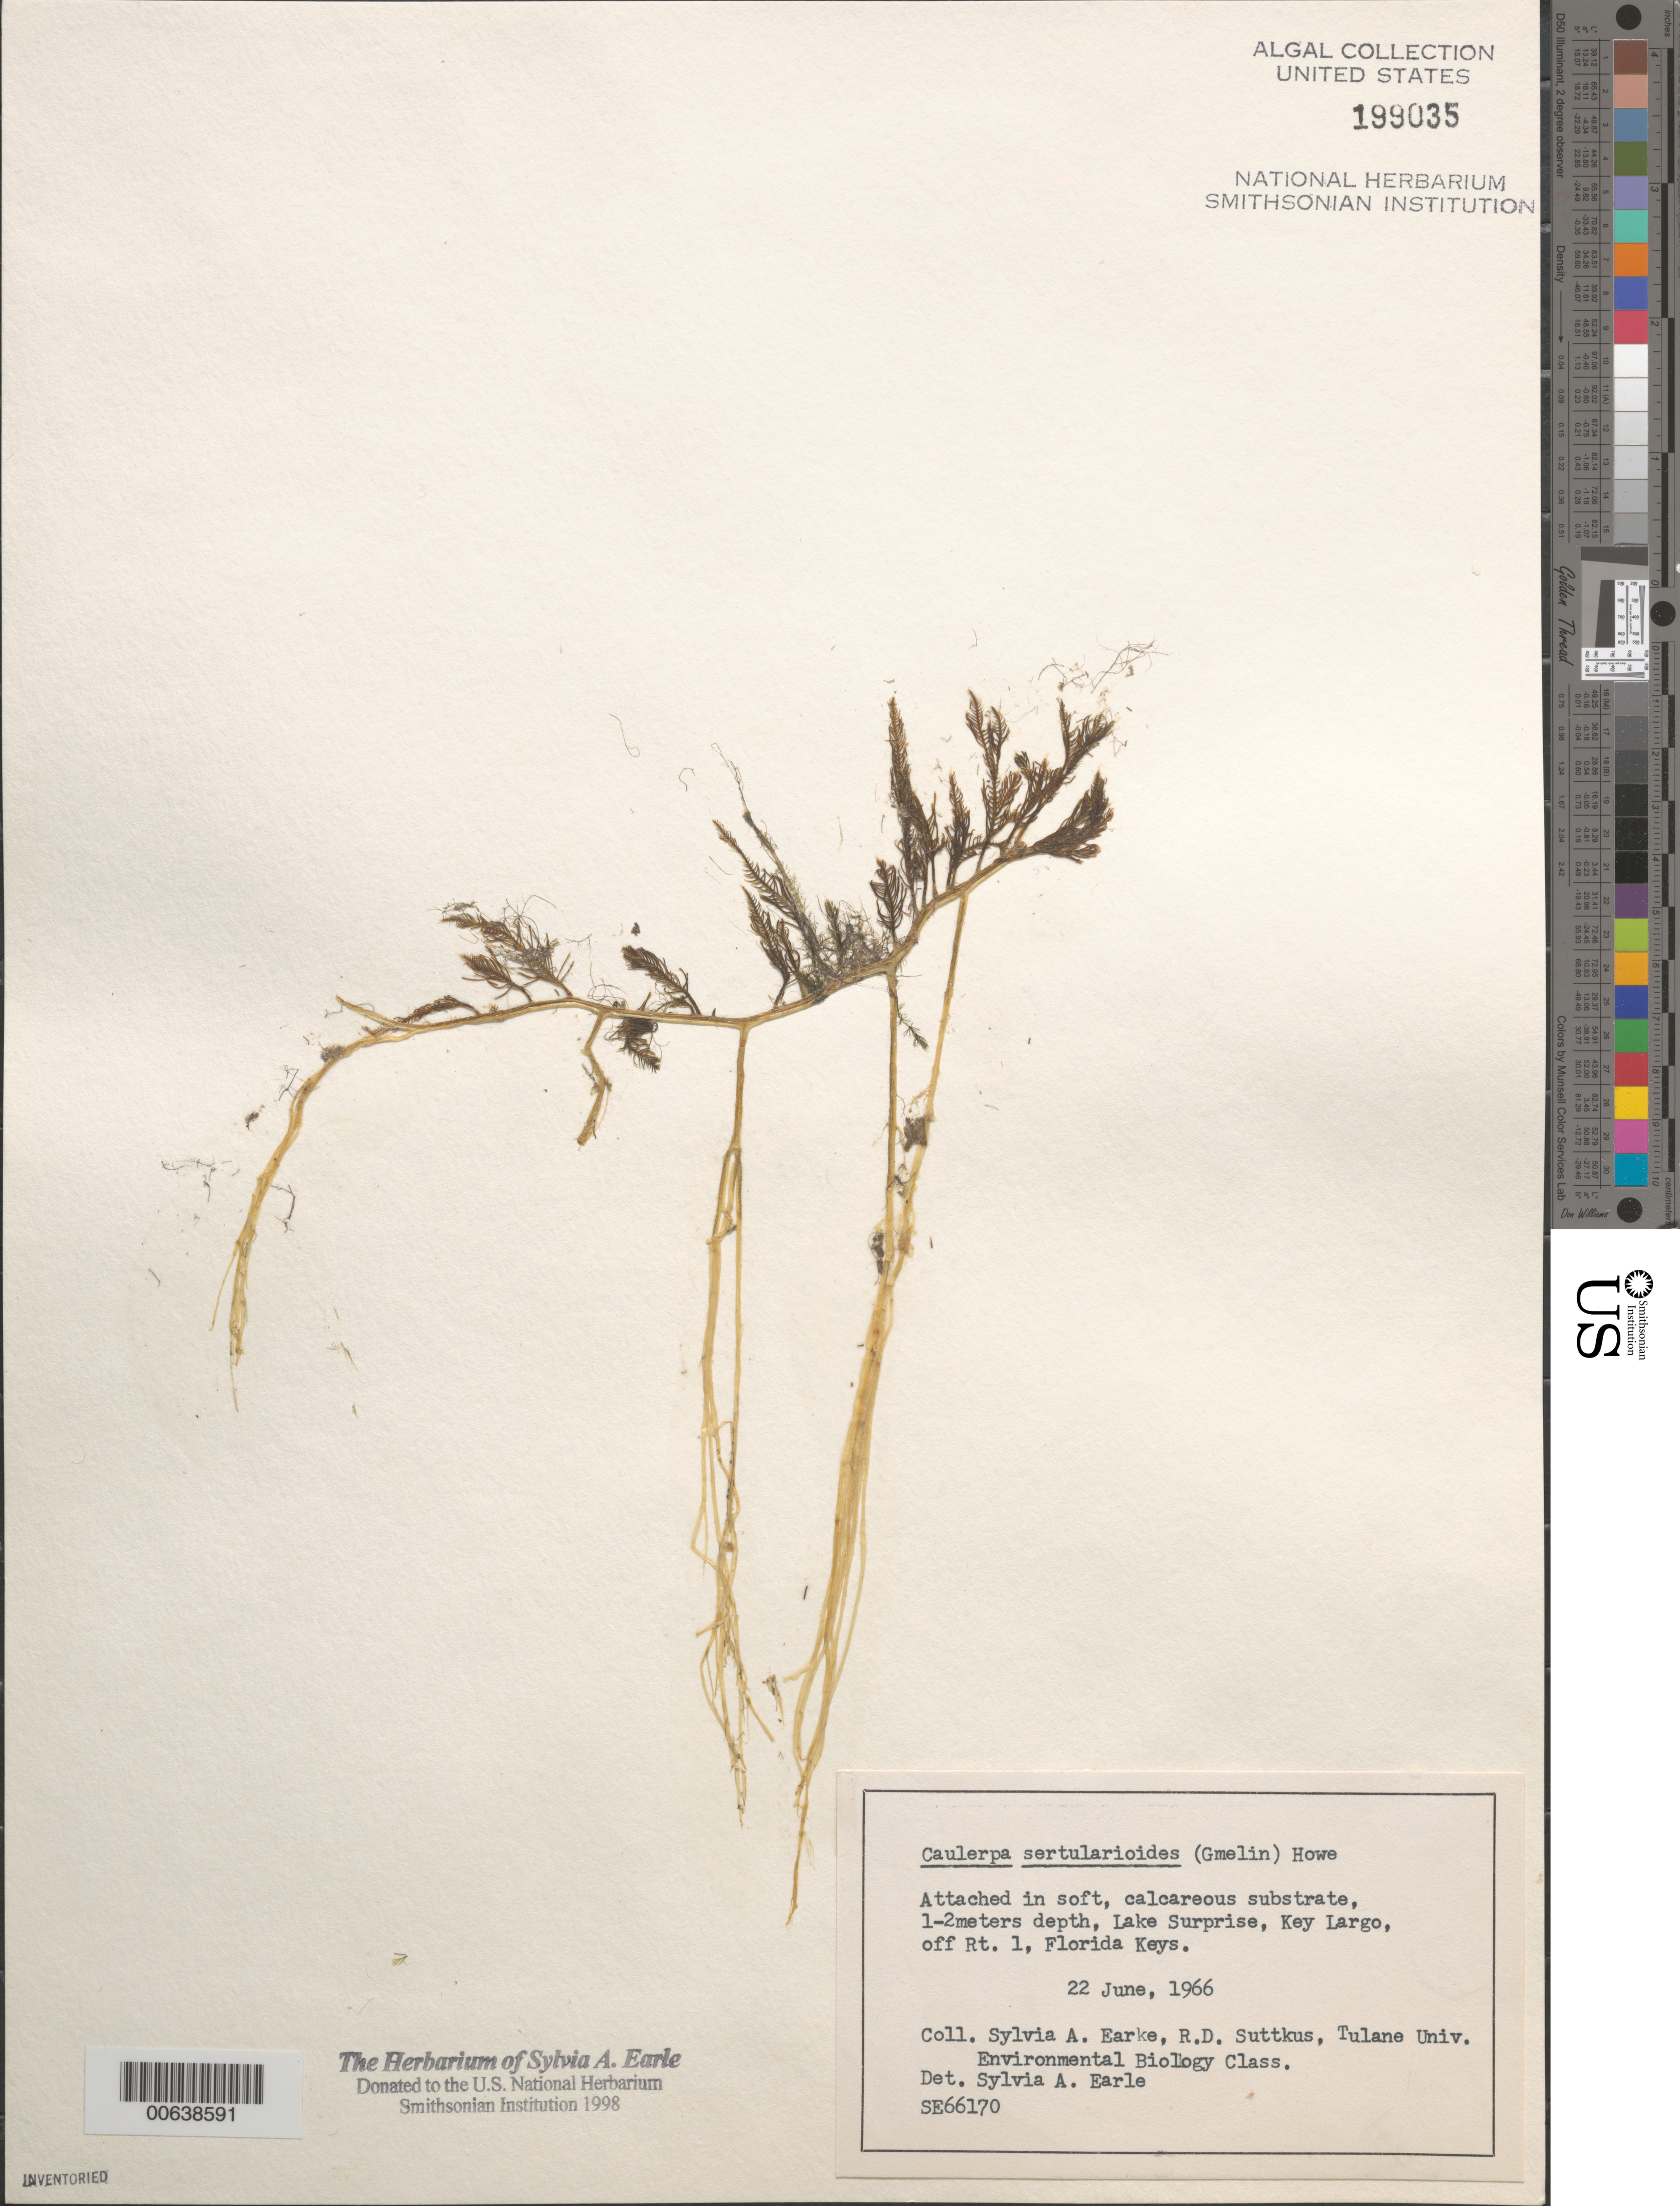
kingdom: Plantae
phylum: Chlorophyta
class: Ulvophyceae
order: Bryopsidales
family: Caulerpaceae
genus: Caulerpa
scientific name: Caulerpa sertularioides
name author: (S.G. Gmel.) M. Howe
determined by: Earle, S. A.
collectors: S. A. Earle, R. Suttkus & Tulane Univ. Env. Biol. Class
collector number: Se 66170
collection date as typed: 22 Jun 1966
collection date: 1966-06-22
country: United States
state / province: Florida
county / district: Monroe County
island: Key Largo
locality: Lake Surprise, off US Route 1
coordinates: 25 10.7'N, 80 22.7'W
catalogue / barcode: US 199035